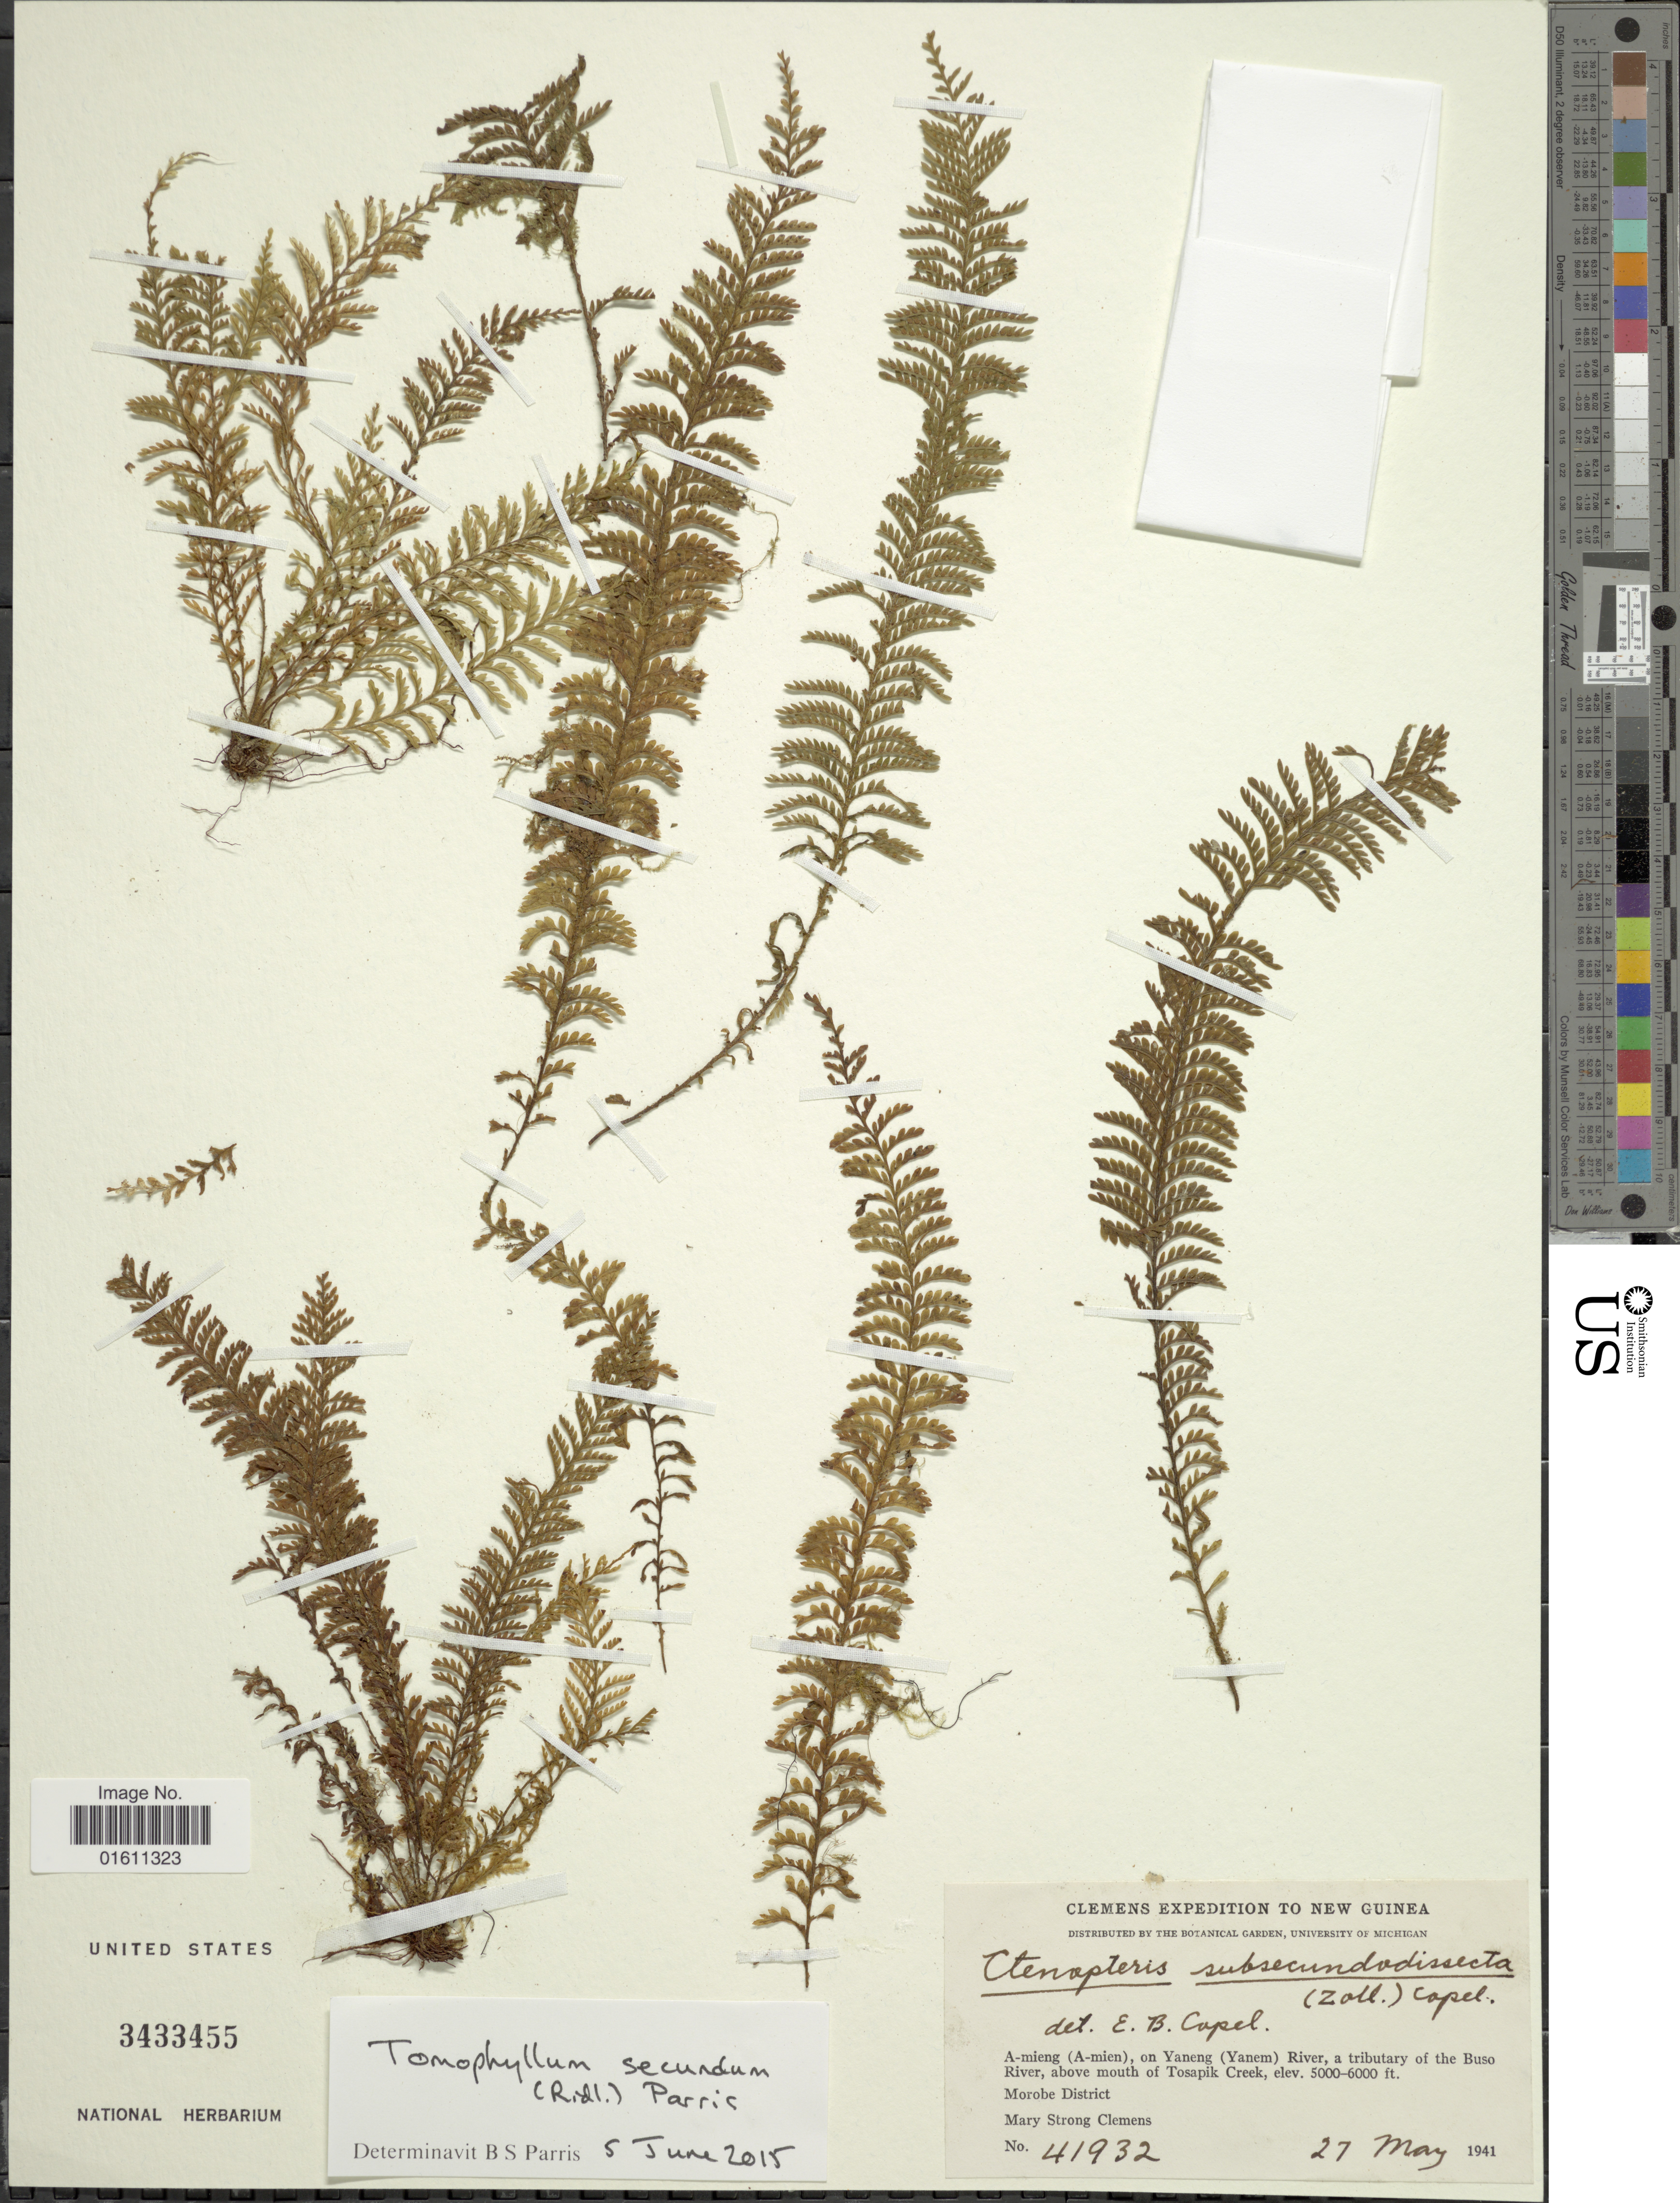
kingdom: Plantae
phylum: Tracheophyta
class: Polypodiopsida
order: Polypodiales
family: Polypodiaceae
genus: Tomophyllum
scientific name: Tomophyllum secundum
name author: (Ridl.) Parris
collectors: M. S. Clemens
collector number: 41932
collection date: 1941-05-27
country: Papua New Guinea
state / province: Morobe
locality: New Guinea, A-mieng (A-mien), on Yaneng (Yanem) River a tributary of the Buso River above mouth of Tosapik, Morobe District.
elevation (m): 1524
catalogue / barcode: US 3433455